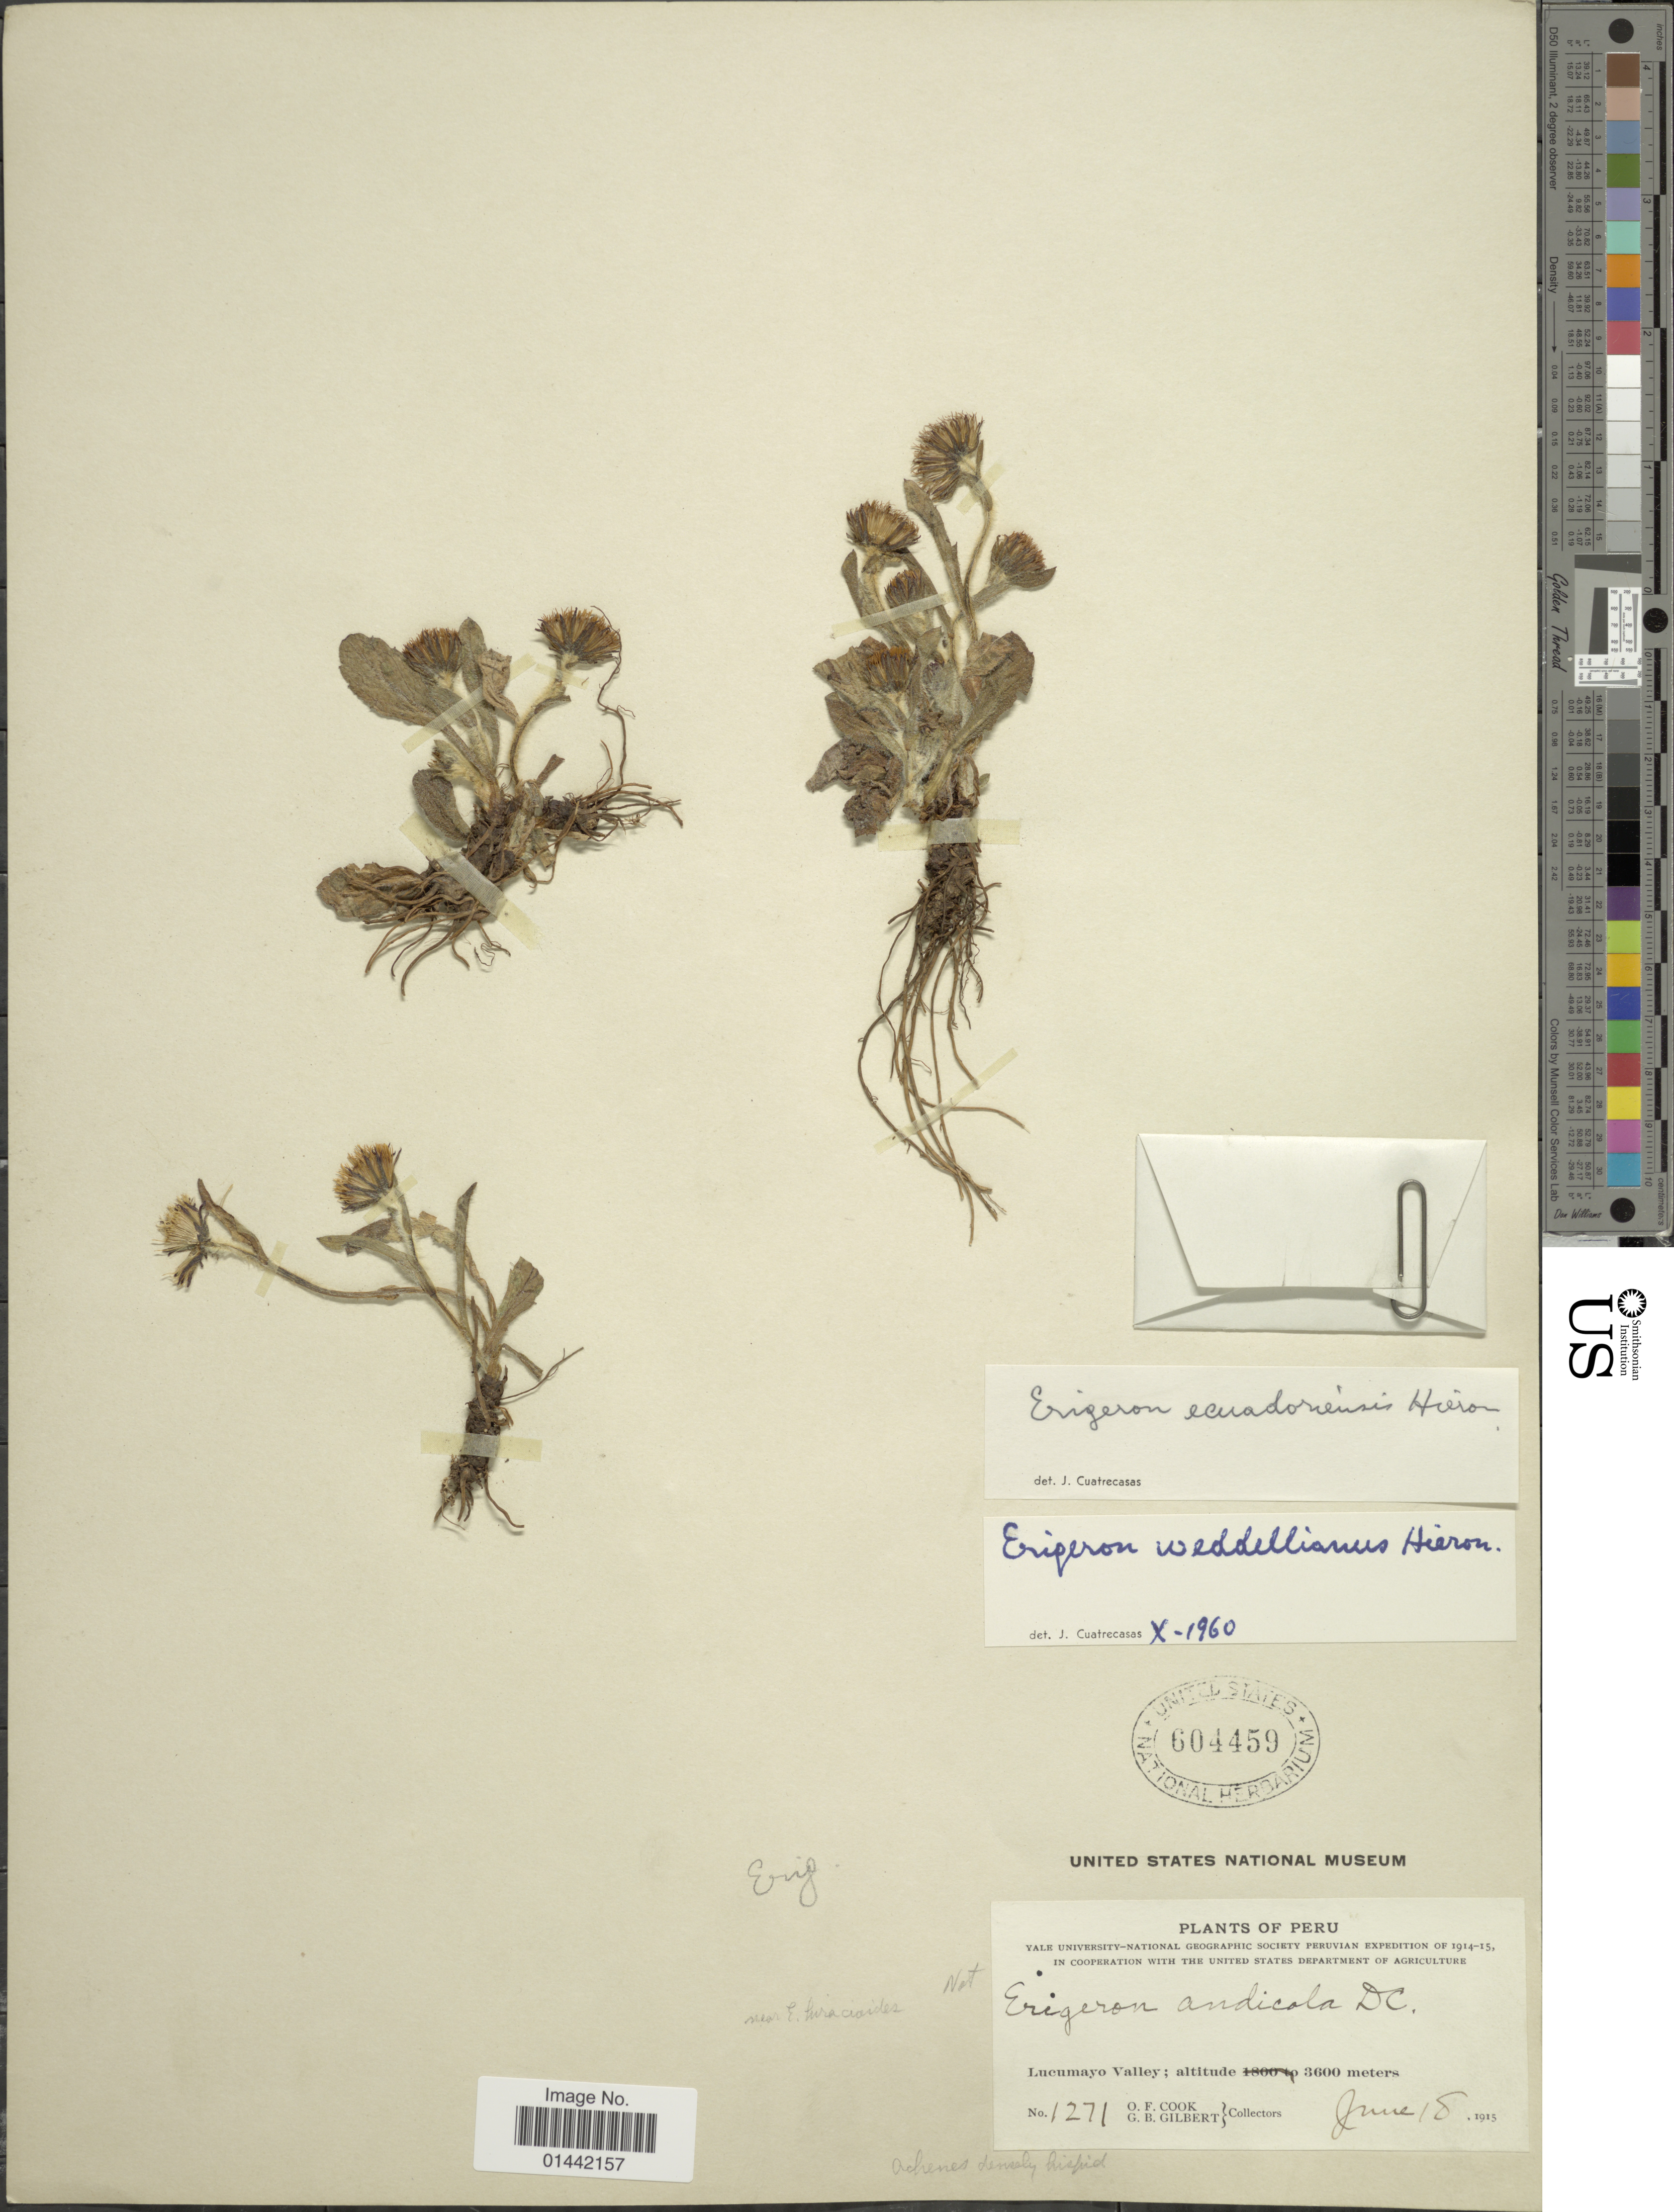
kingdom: Plantae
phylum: Tracheophyta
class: Magnoliopsida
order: Asterales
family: Asteraceae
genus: Erigeron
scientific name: Erigeron equadoriensis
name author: Hieron.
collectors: O. F. Cook & G. B. Gilbert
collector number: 1271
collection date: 1915-06-18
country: Peru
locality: Lucumayo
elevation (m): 3600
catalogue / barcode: US 604459